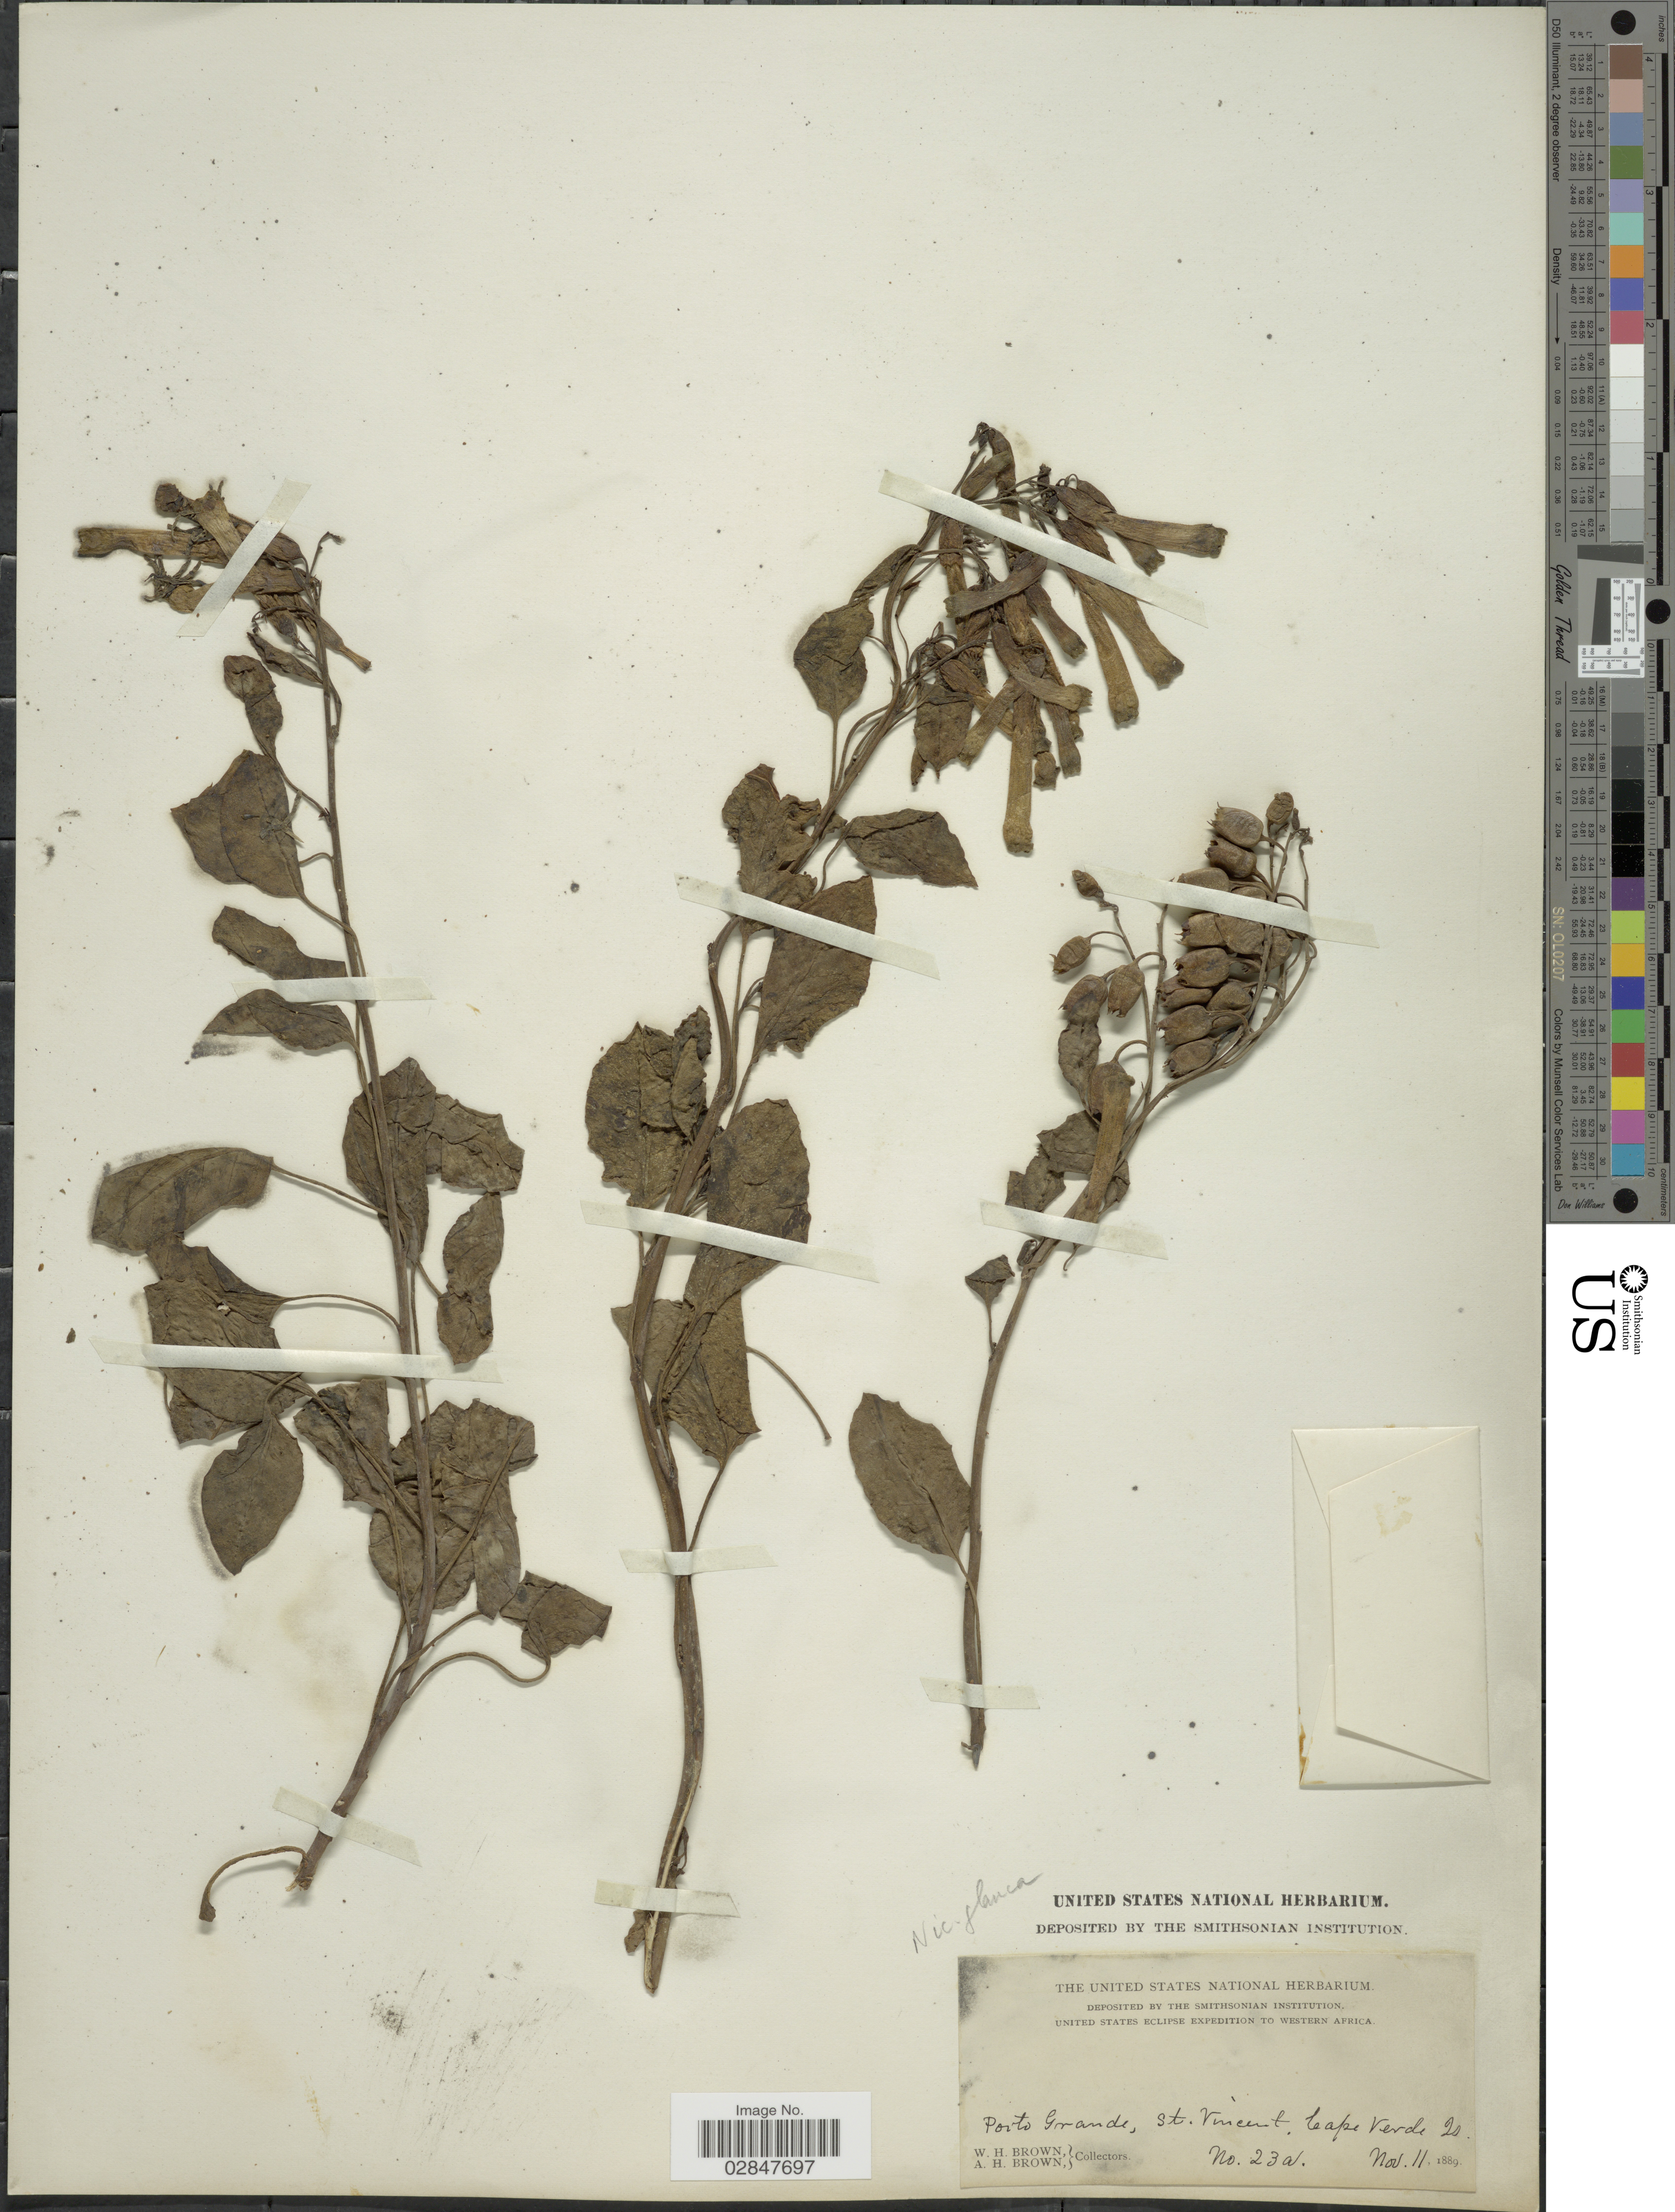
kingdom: Plantae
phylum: Tracheophyta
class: Magnoliopsida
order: Solanales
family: Solanaceae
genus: Nicotiana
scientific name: Nicotiana glauca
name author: Graham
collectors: W. H. Brown & A. H. Brown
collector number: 23a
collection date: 1889-11-11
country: Cape Verde Islands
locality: Western Africa. Porto Grande, St. Vincent. Cape Verde 20.